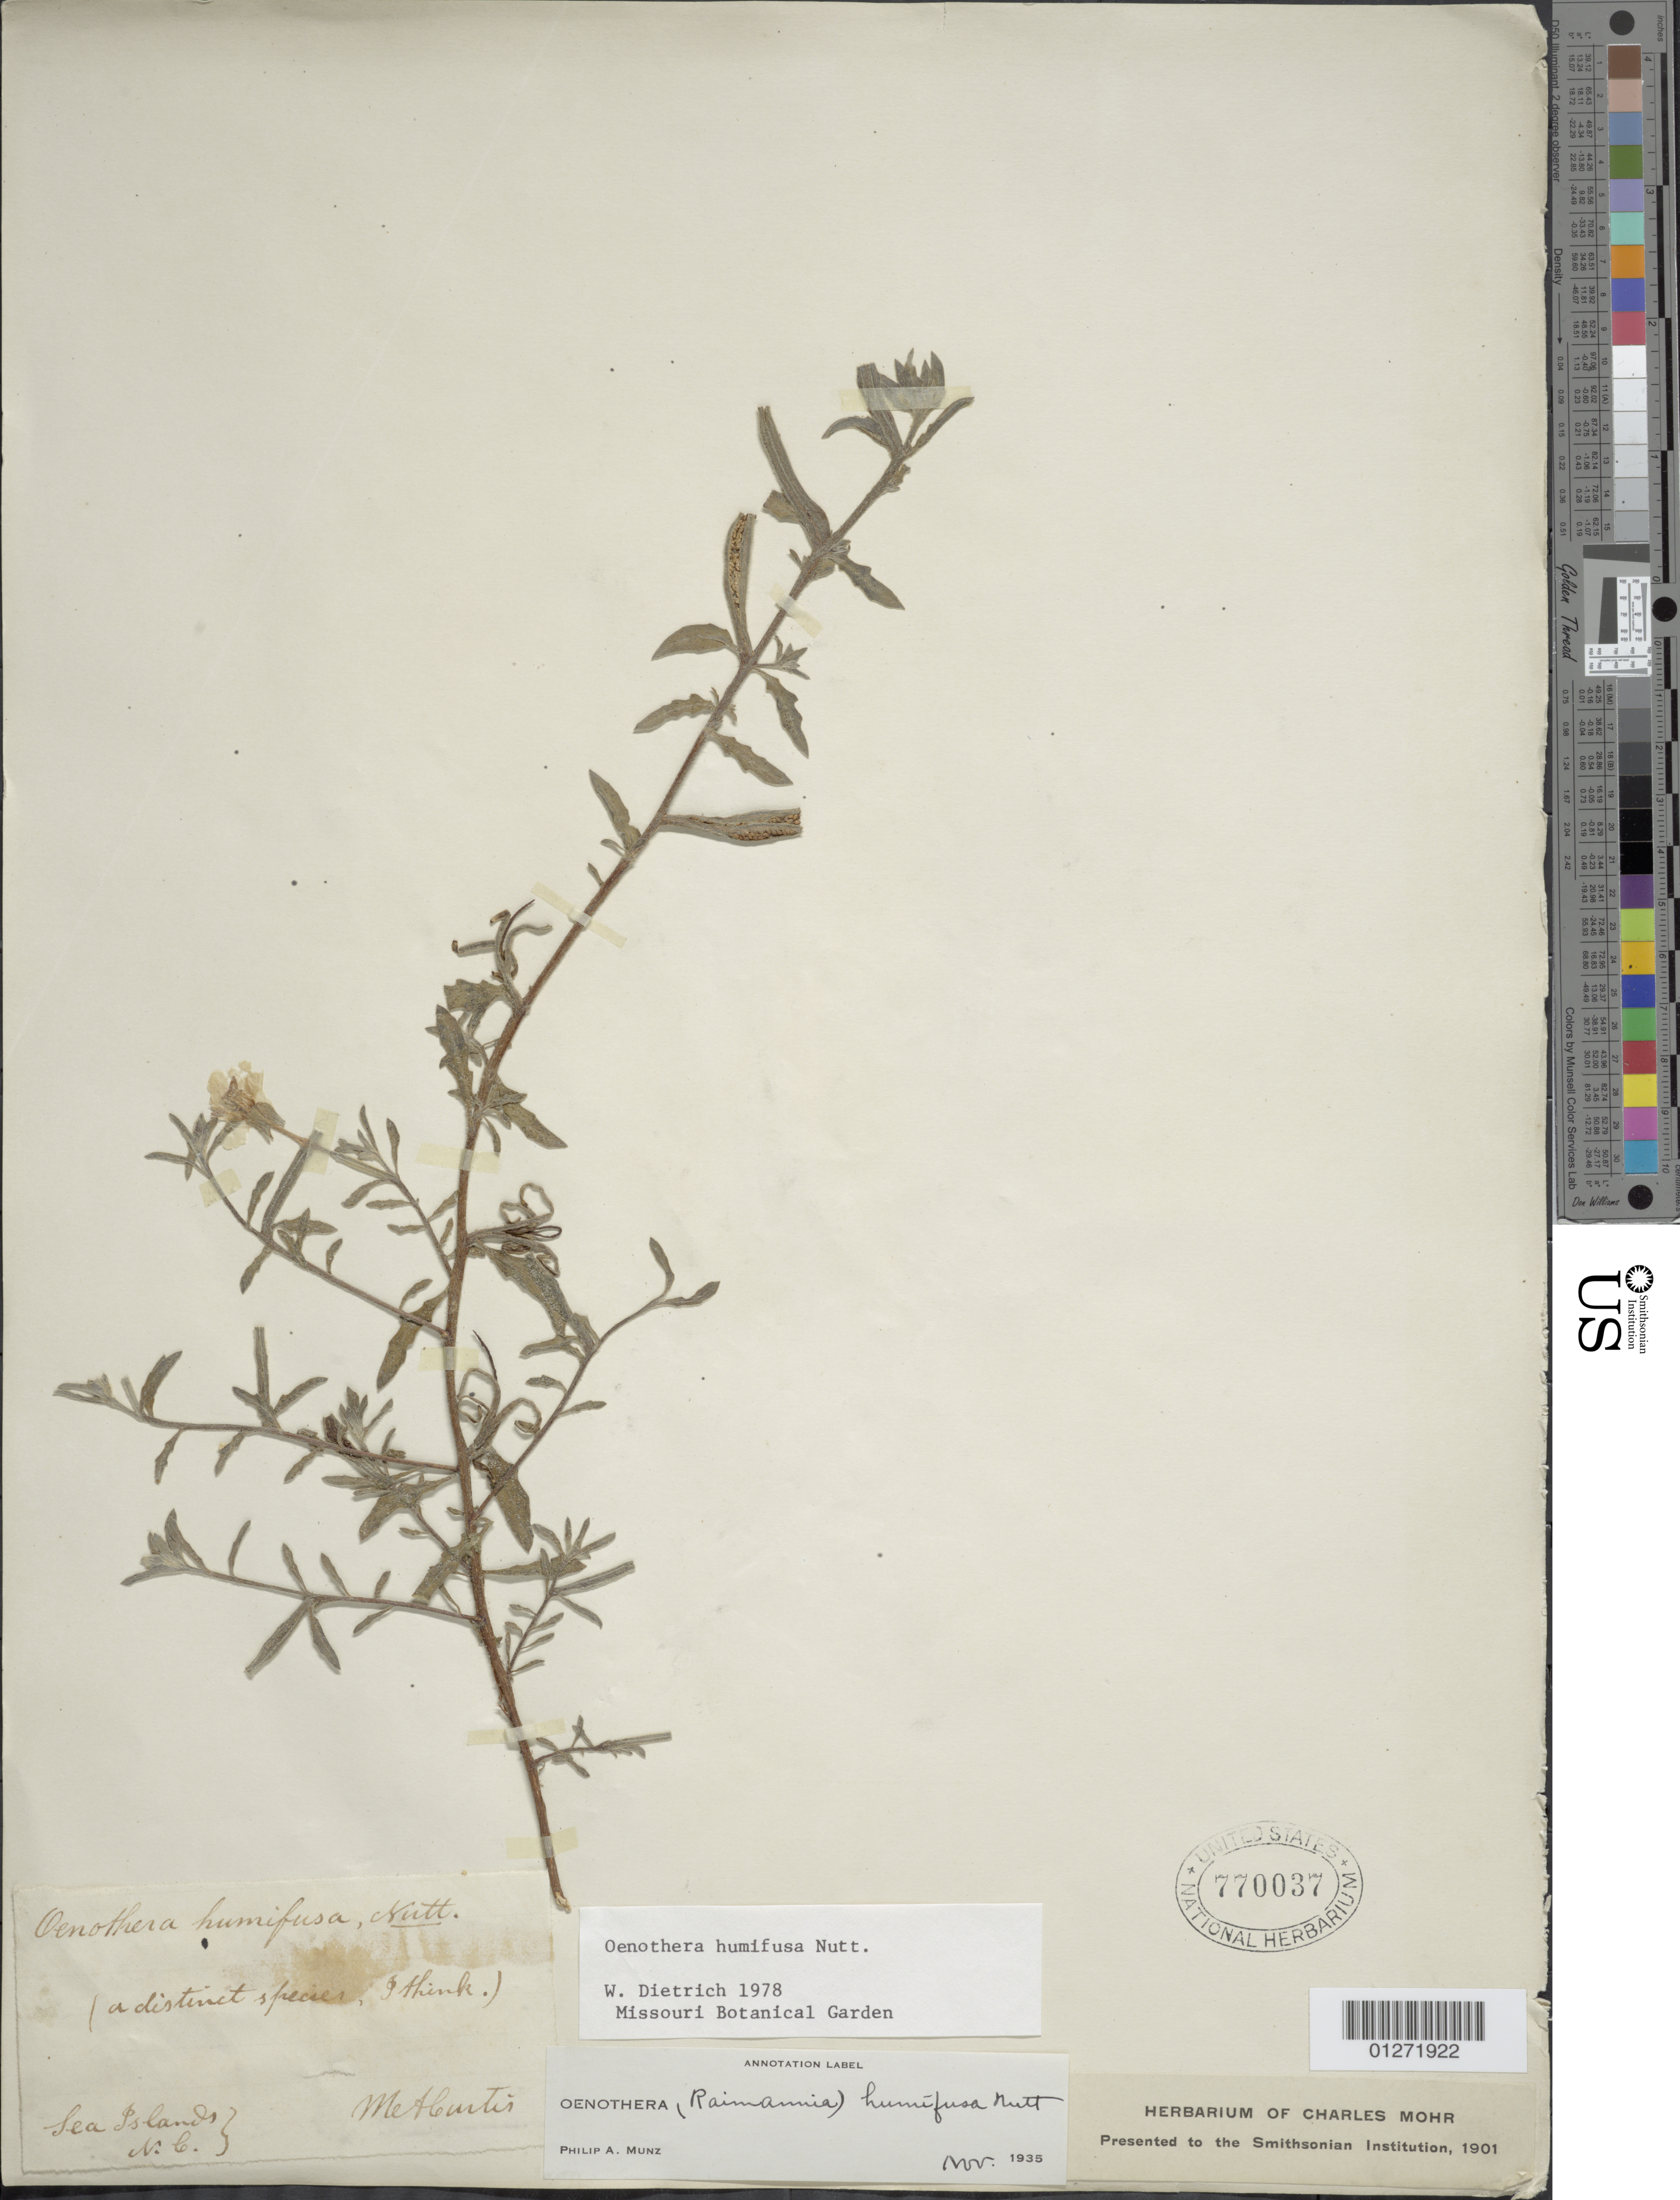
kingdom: Plantae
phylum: Tracheophyta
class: Magnoliopsida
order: Myrtales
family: Onagraceae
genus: Oenothera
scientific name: Oenothera humifusa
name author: Nutt.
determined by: Dietrich, W.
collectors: M. A. Curtis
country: United States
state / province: North Carolina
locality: Sea Islands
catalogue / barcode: US 770037